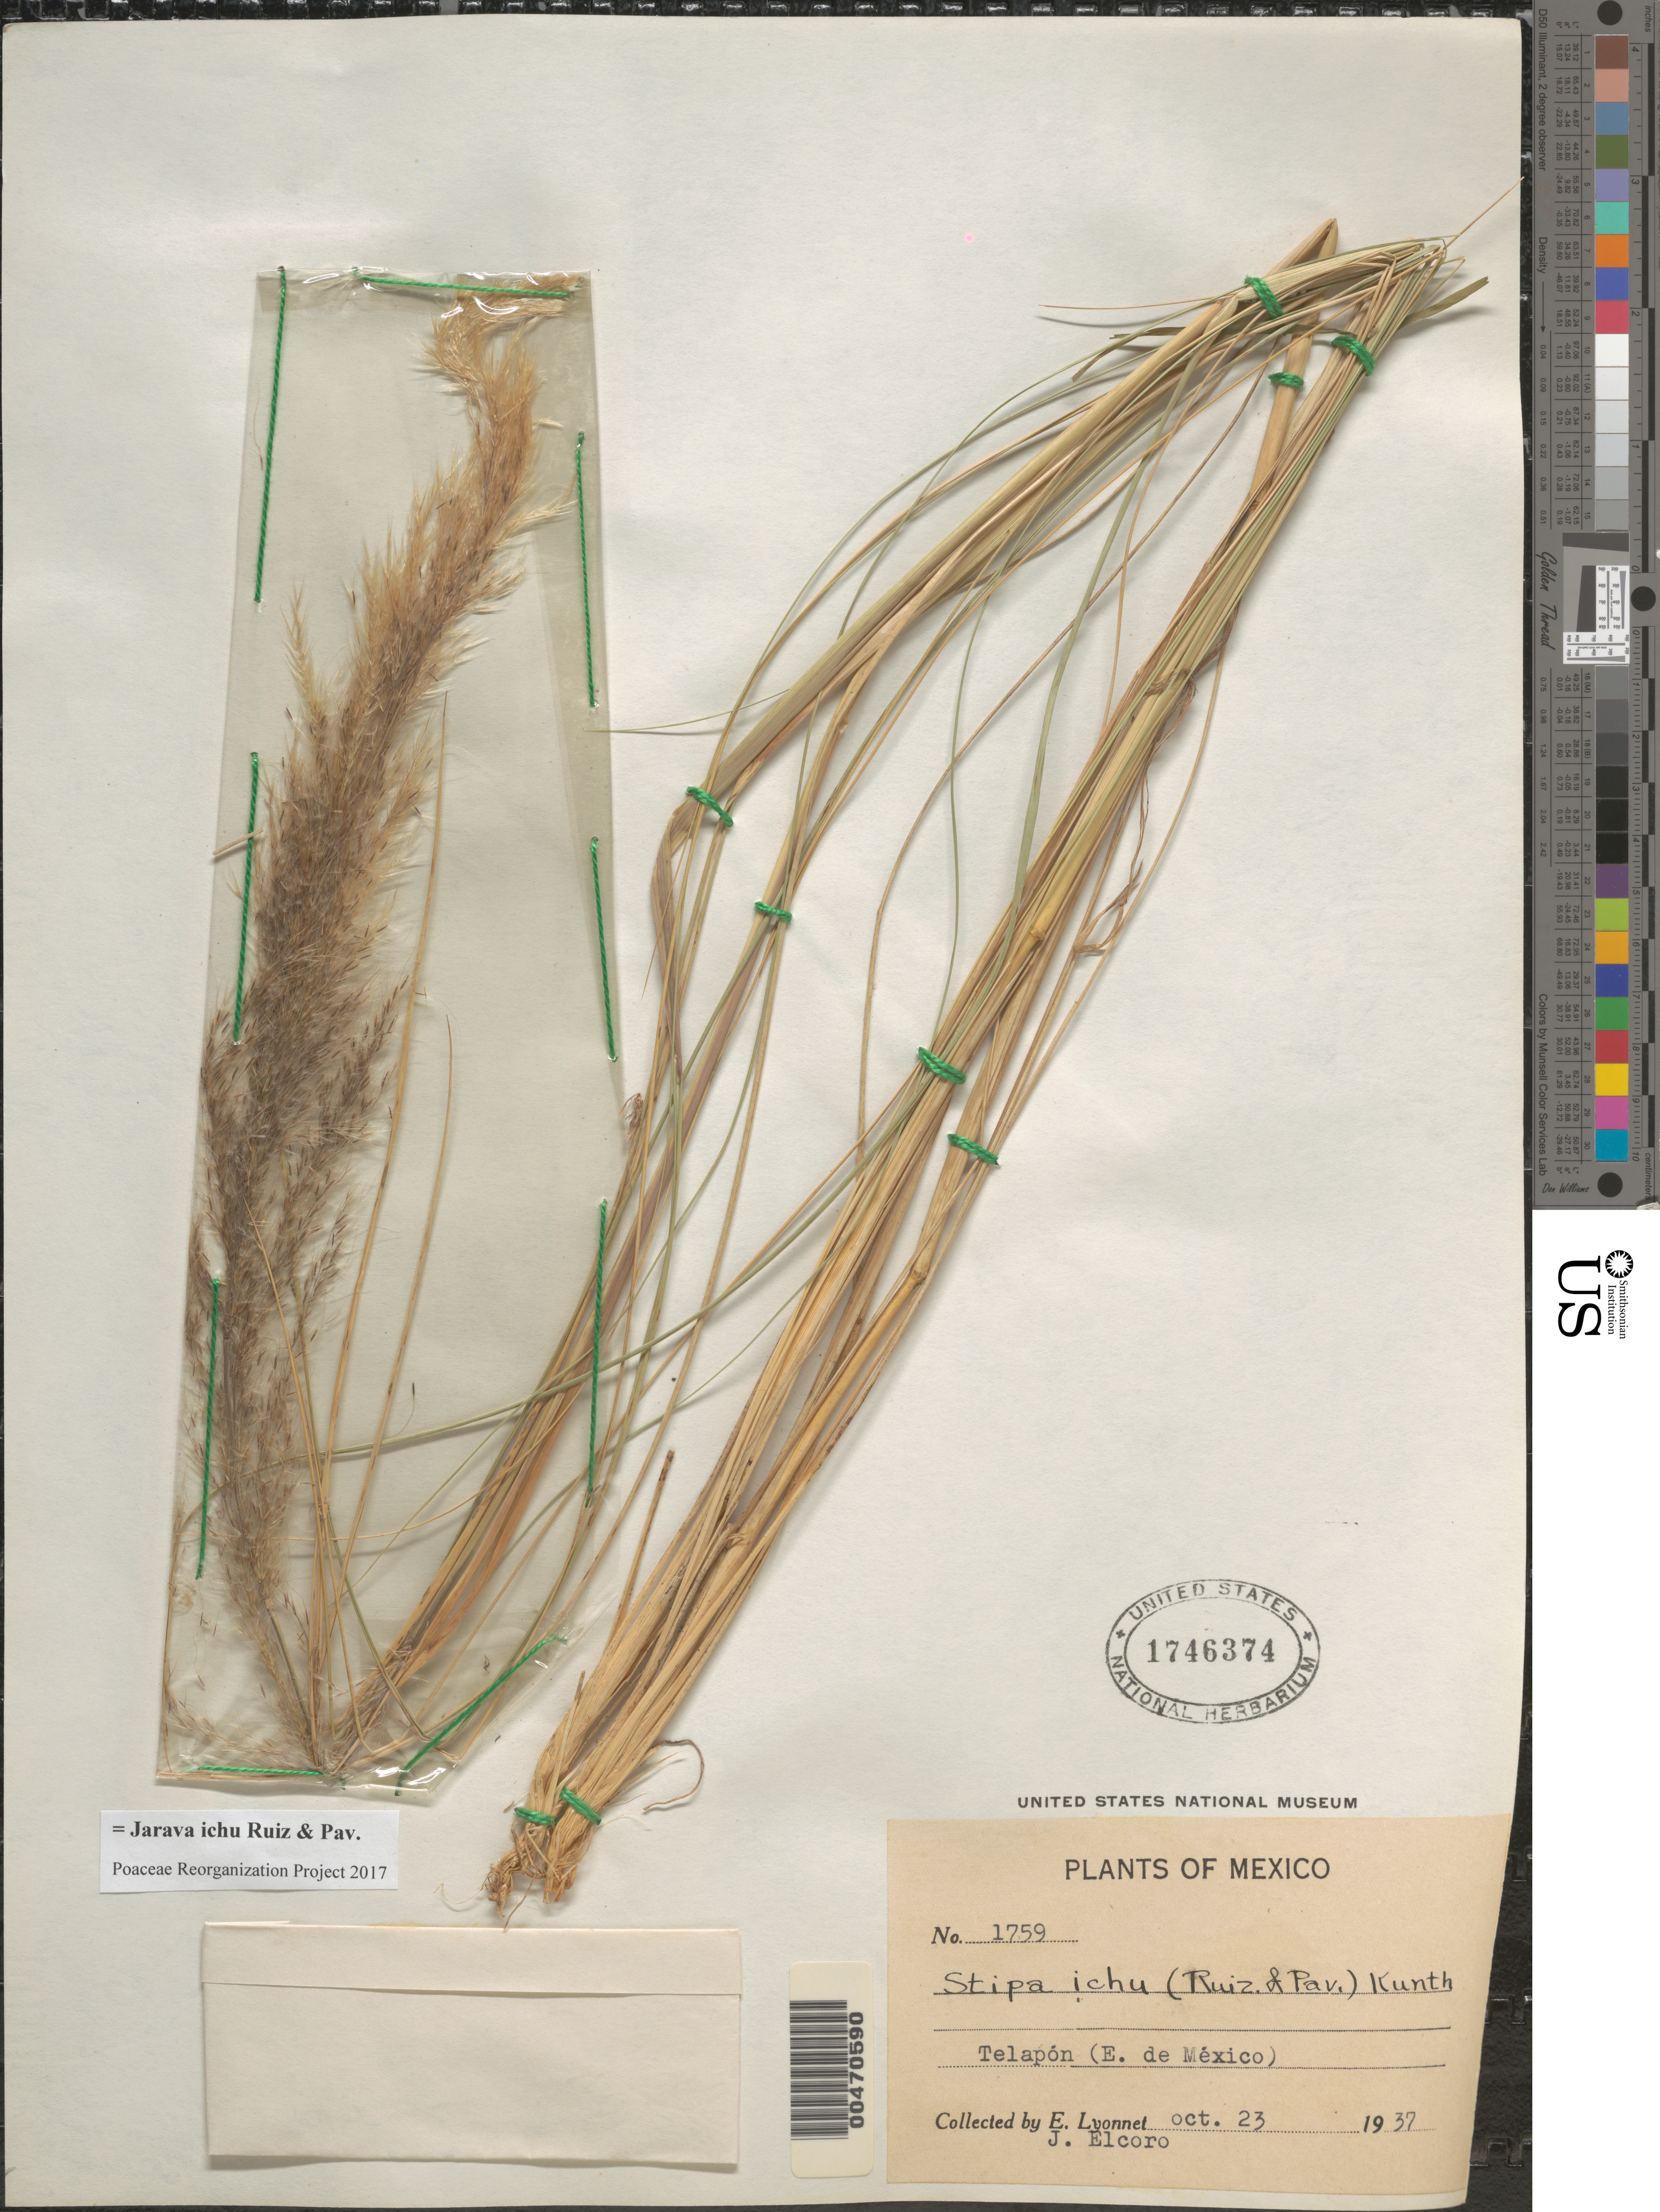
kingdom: Plantae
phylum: Tracheophyta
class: Liliopsida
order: Poales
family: Poaceae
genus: Jarava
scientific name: Jarava ichu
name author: Ruiz & Pav.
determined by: Poaceae Reorganization Project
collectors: Bro. E. Lyonnet & J. Elcoro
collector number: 1759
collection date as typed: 23 Oct 1937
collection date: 1937-10-23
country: Mexico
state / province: México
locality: Telapón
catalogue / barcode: US 1746374